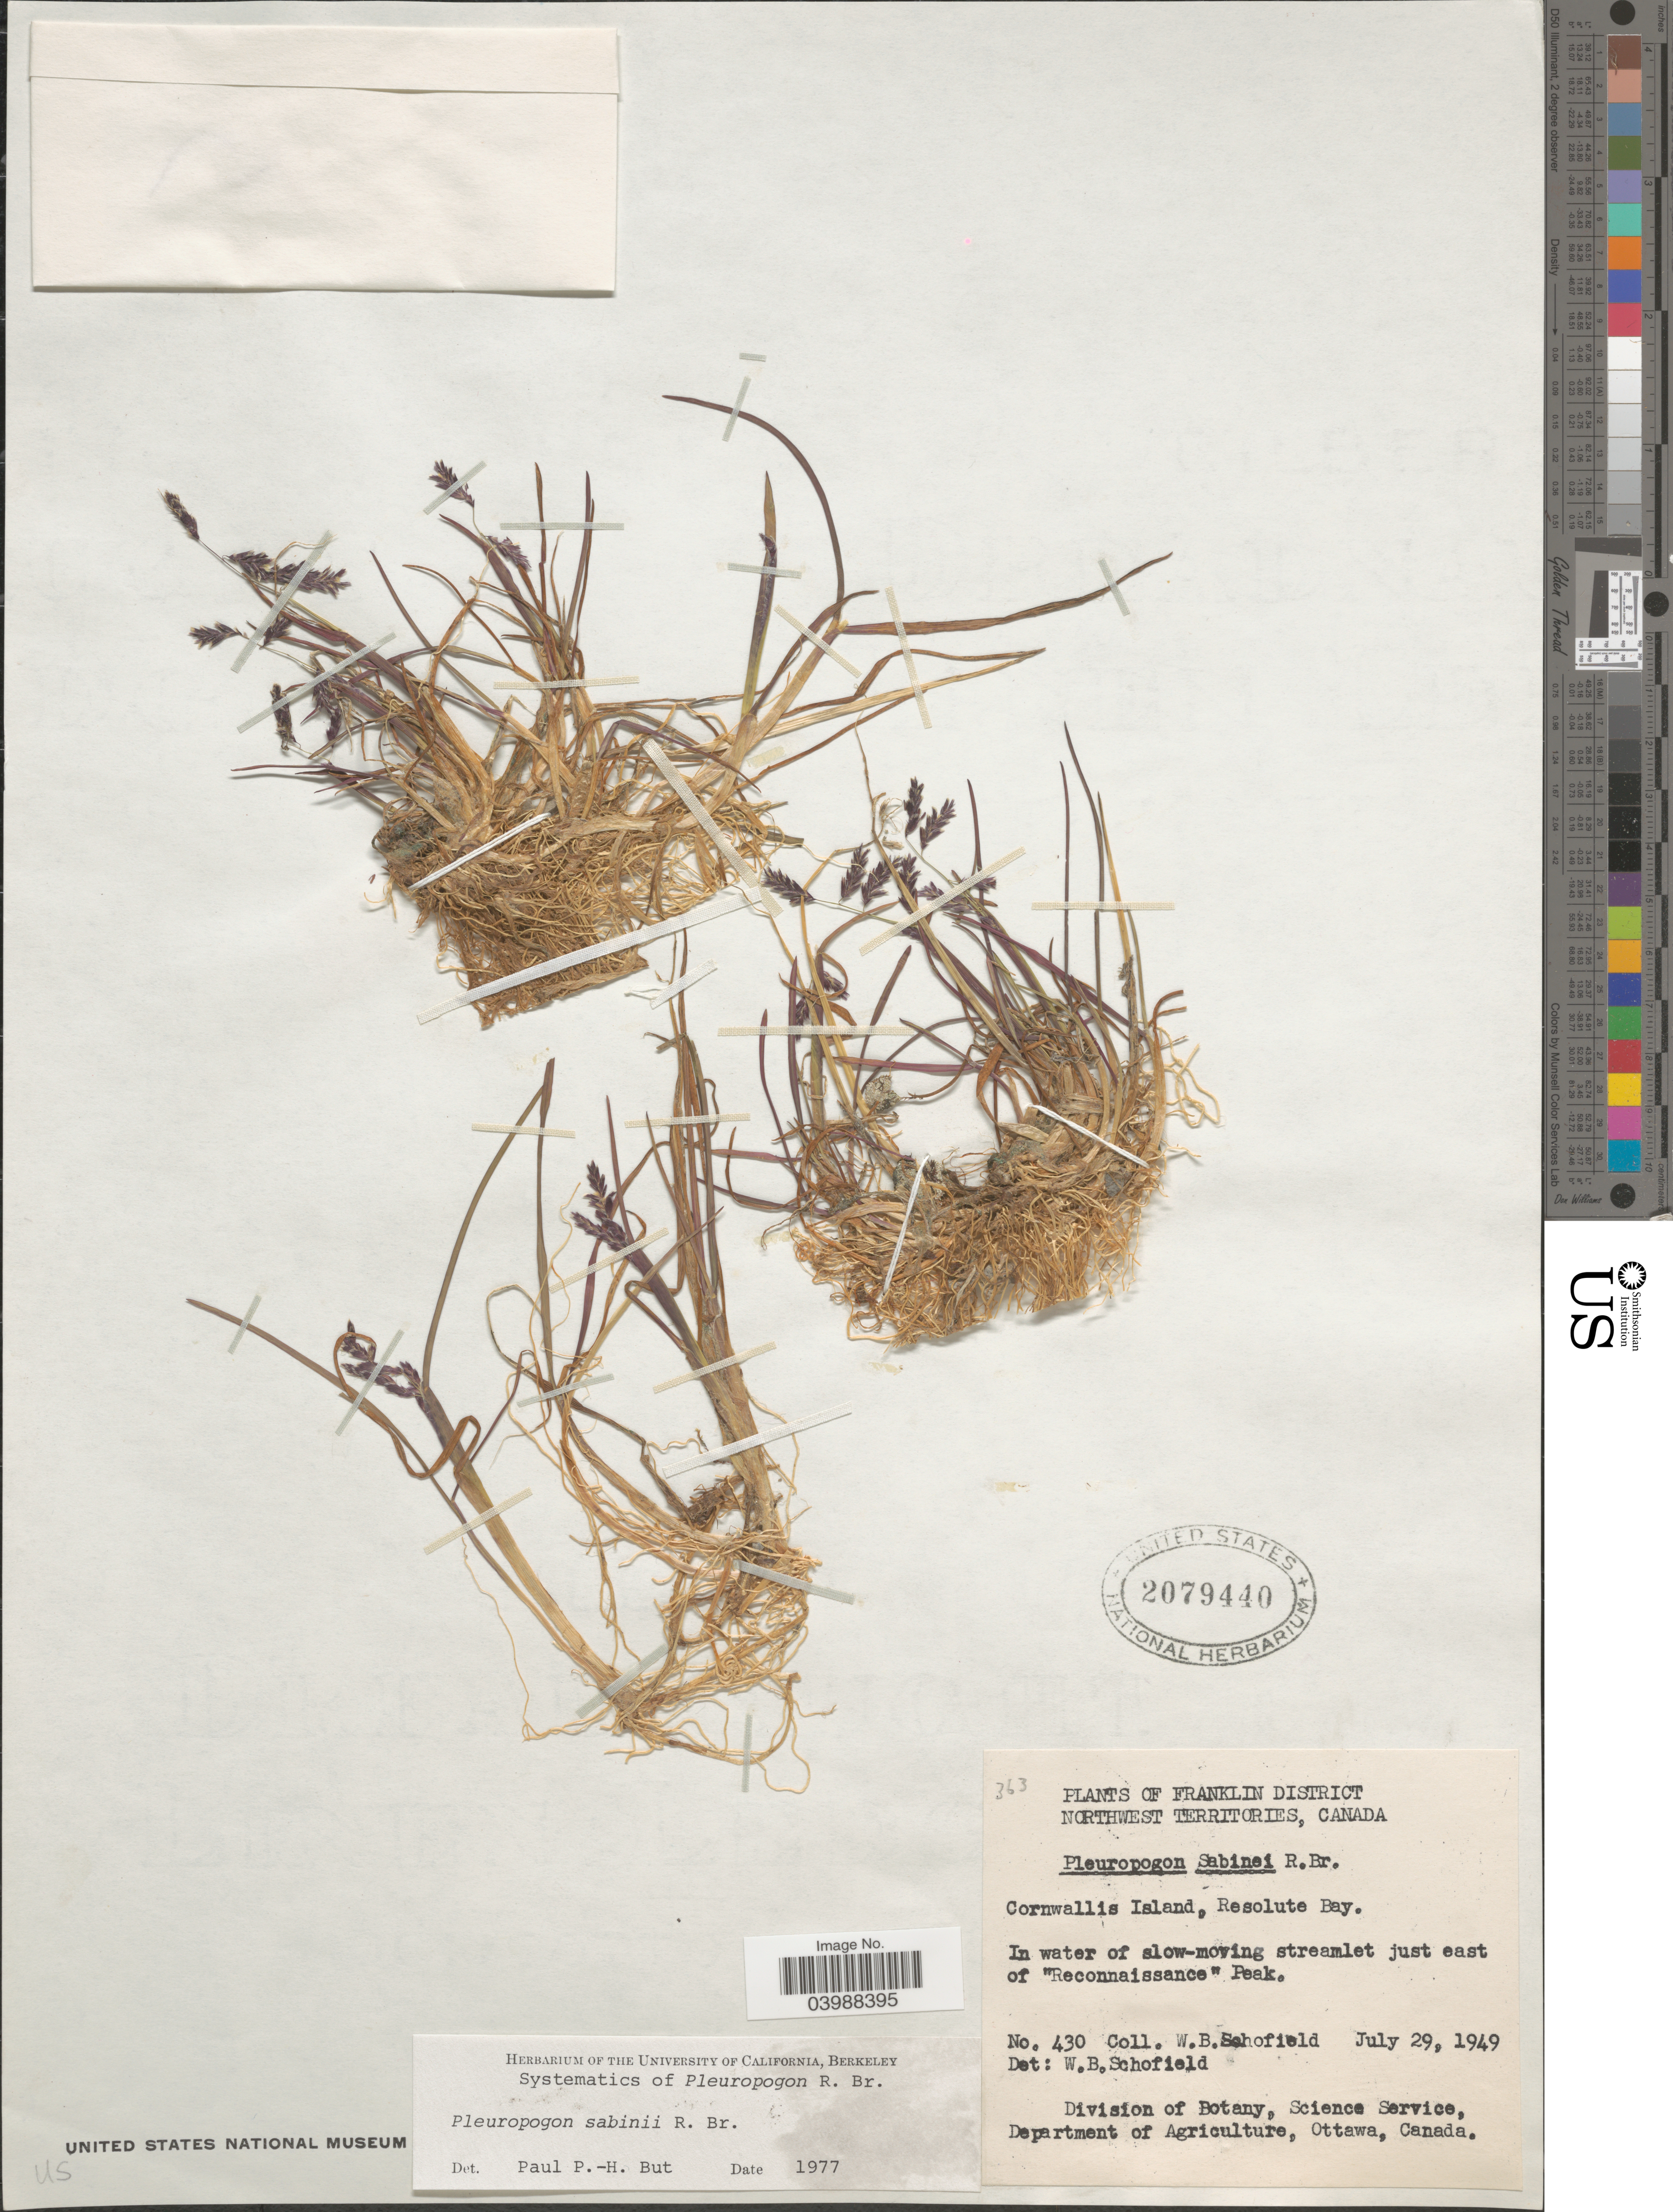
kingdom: Plantae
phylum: Tracheophyta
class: Liliopsida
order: Poales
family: Poaceae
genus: Pleuropogon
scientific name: Pleuropogon sabinei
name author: R. Br.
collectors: W. Schofield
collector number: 430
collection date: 1949-07-29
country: Canada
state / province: Northwest Territories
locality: Franklin District. Cornwallis Island, Resolute Bay. In water of slow-moving streamlet just east of "Reconnaissance" Peak.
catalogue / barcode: US 2079440